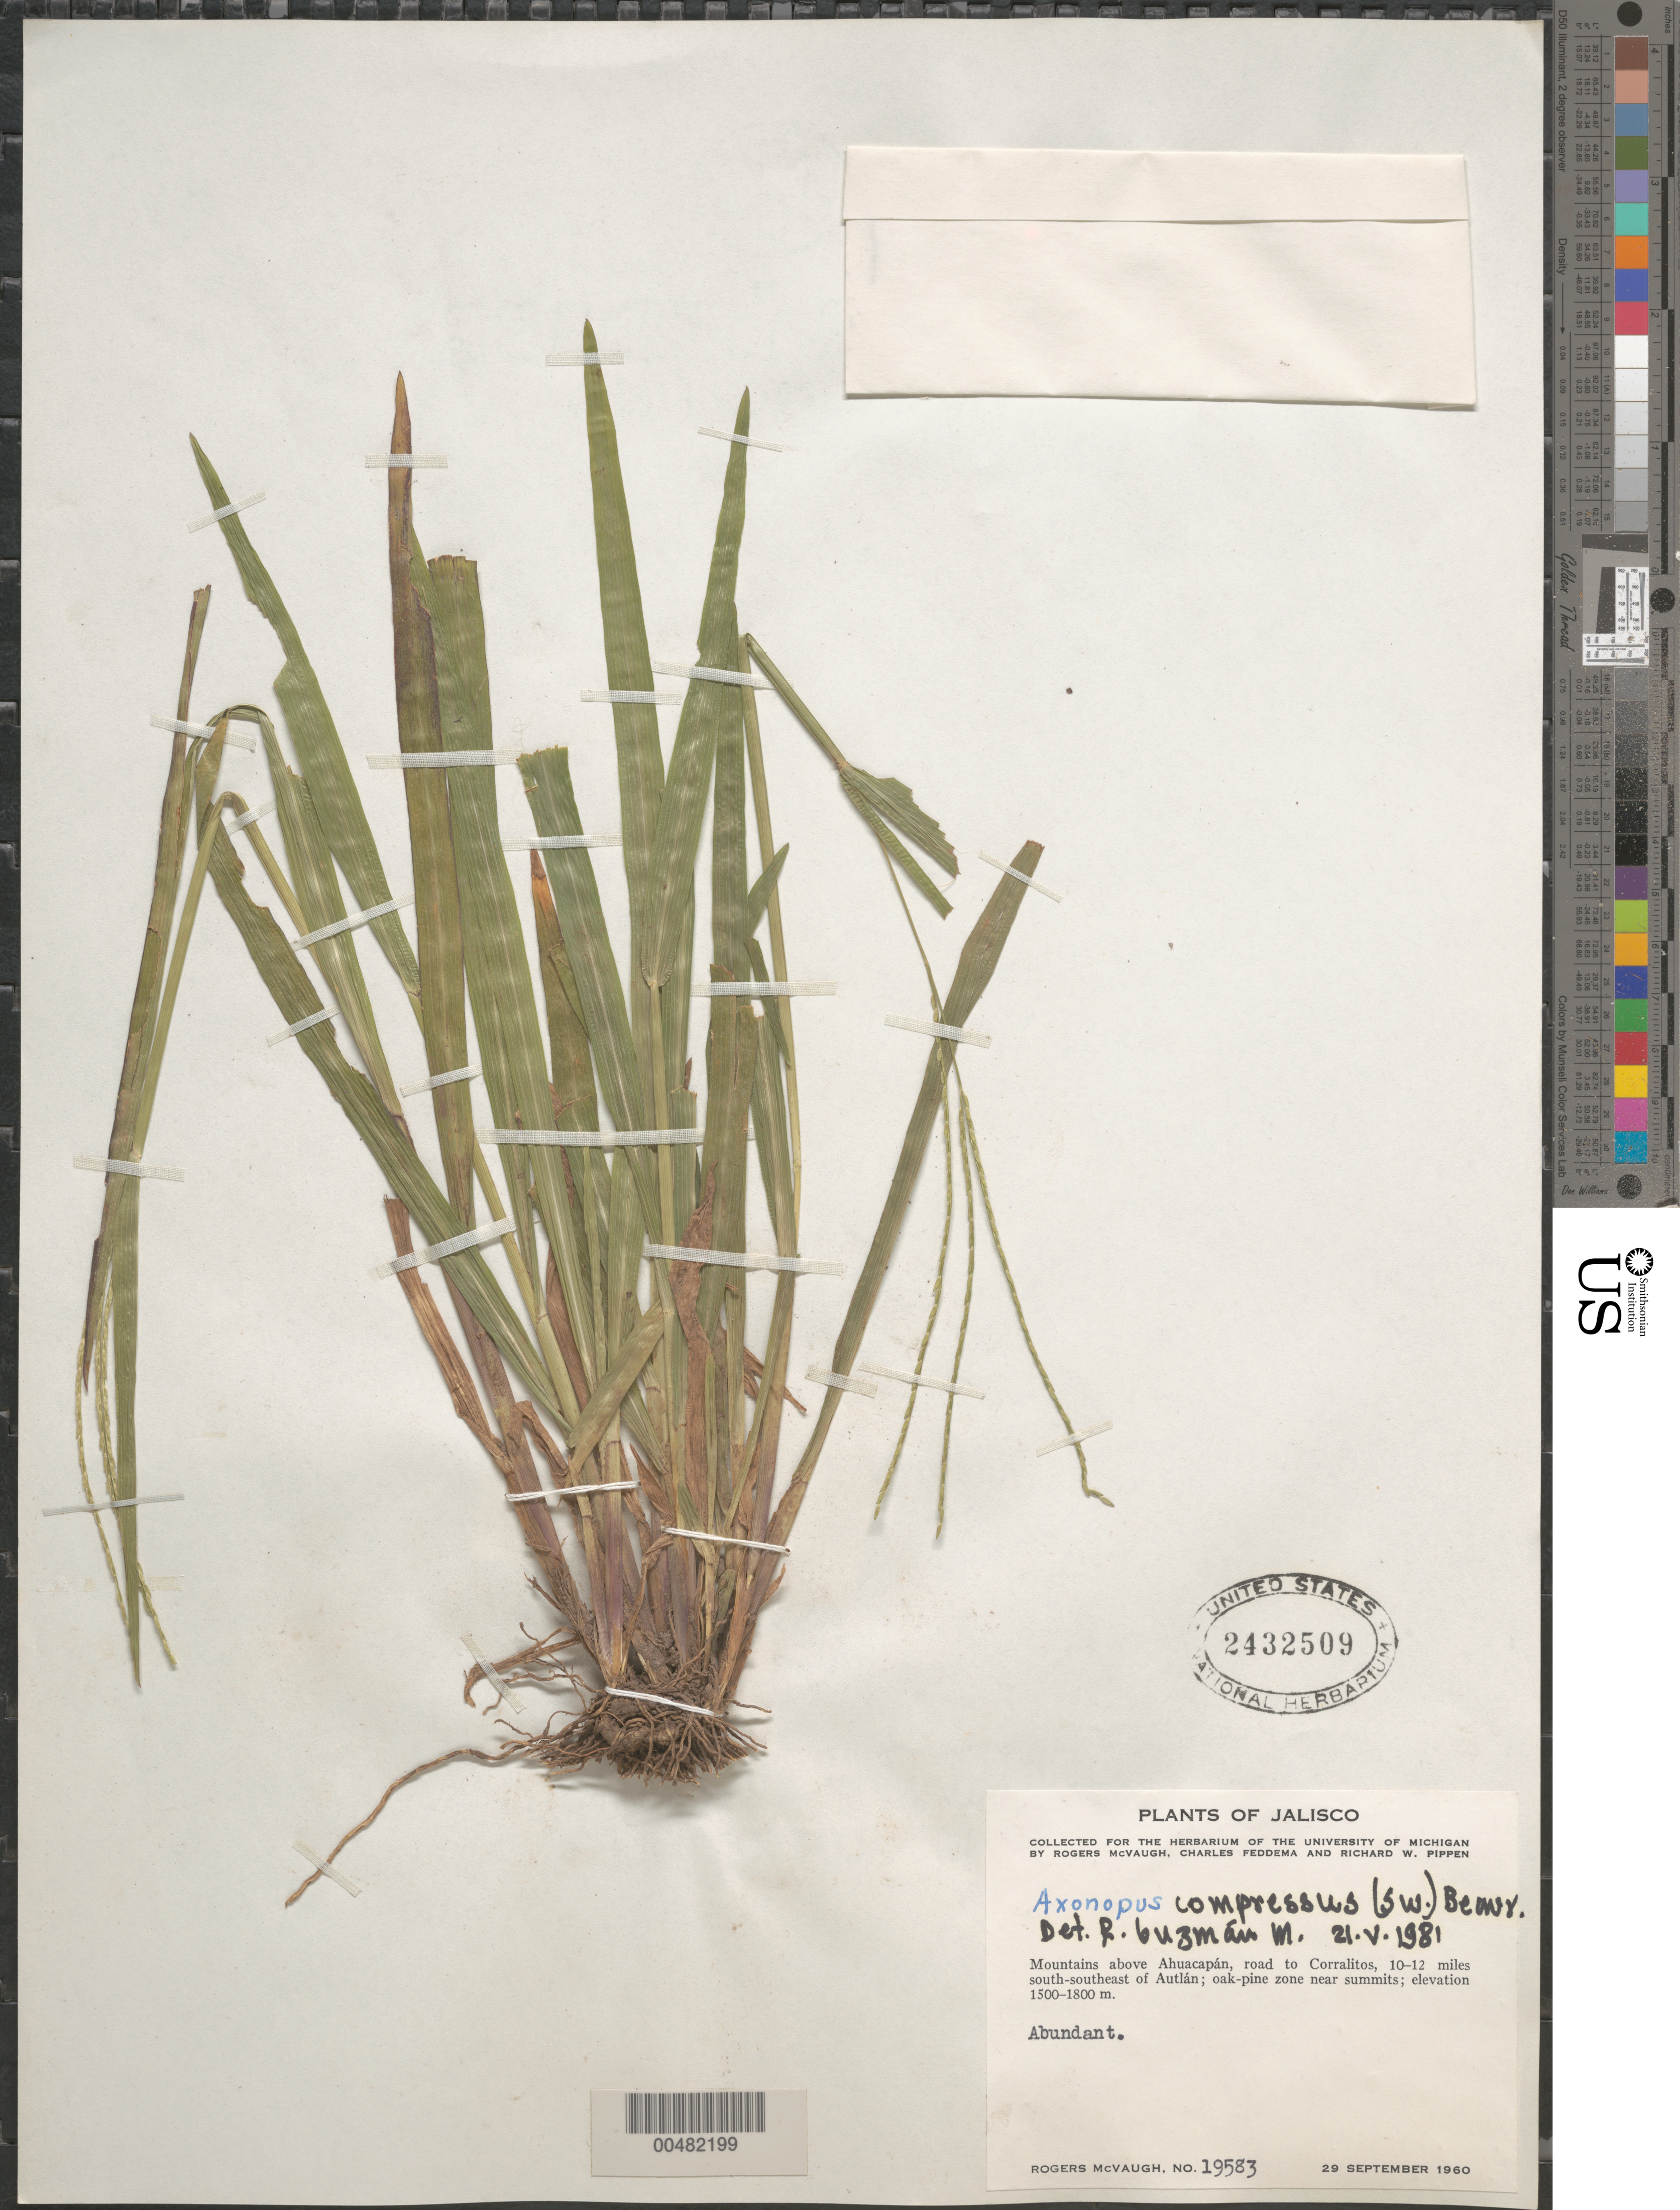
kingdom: Plantae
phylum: Tracheophyta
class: Liliopsida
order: Poales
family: Poaceae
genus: Axonopus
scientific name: Axonopus compressus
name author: (Sw.) P. Beauv.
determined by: Guzman-M., R.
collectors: R. McVaugh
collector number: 19583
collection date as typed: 29 Sep 1960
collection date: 1960-09-29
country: Mexico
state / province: Jalisco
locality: Mountains above Ahuacapán, road to Corralitos, 10-12 mi S-SE of Autlán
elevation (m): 1500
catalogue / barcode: US 2432509